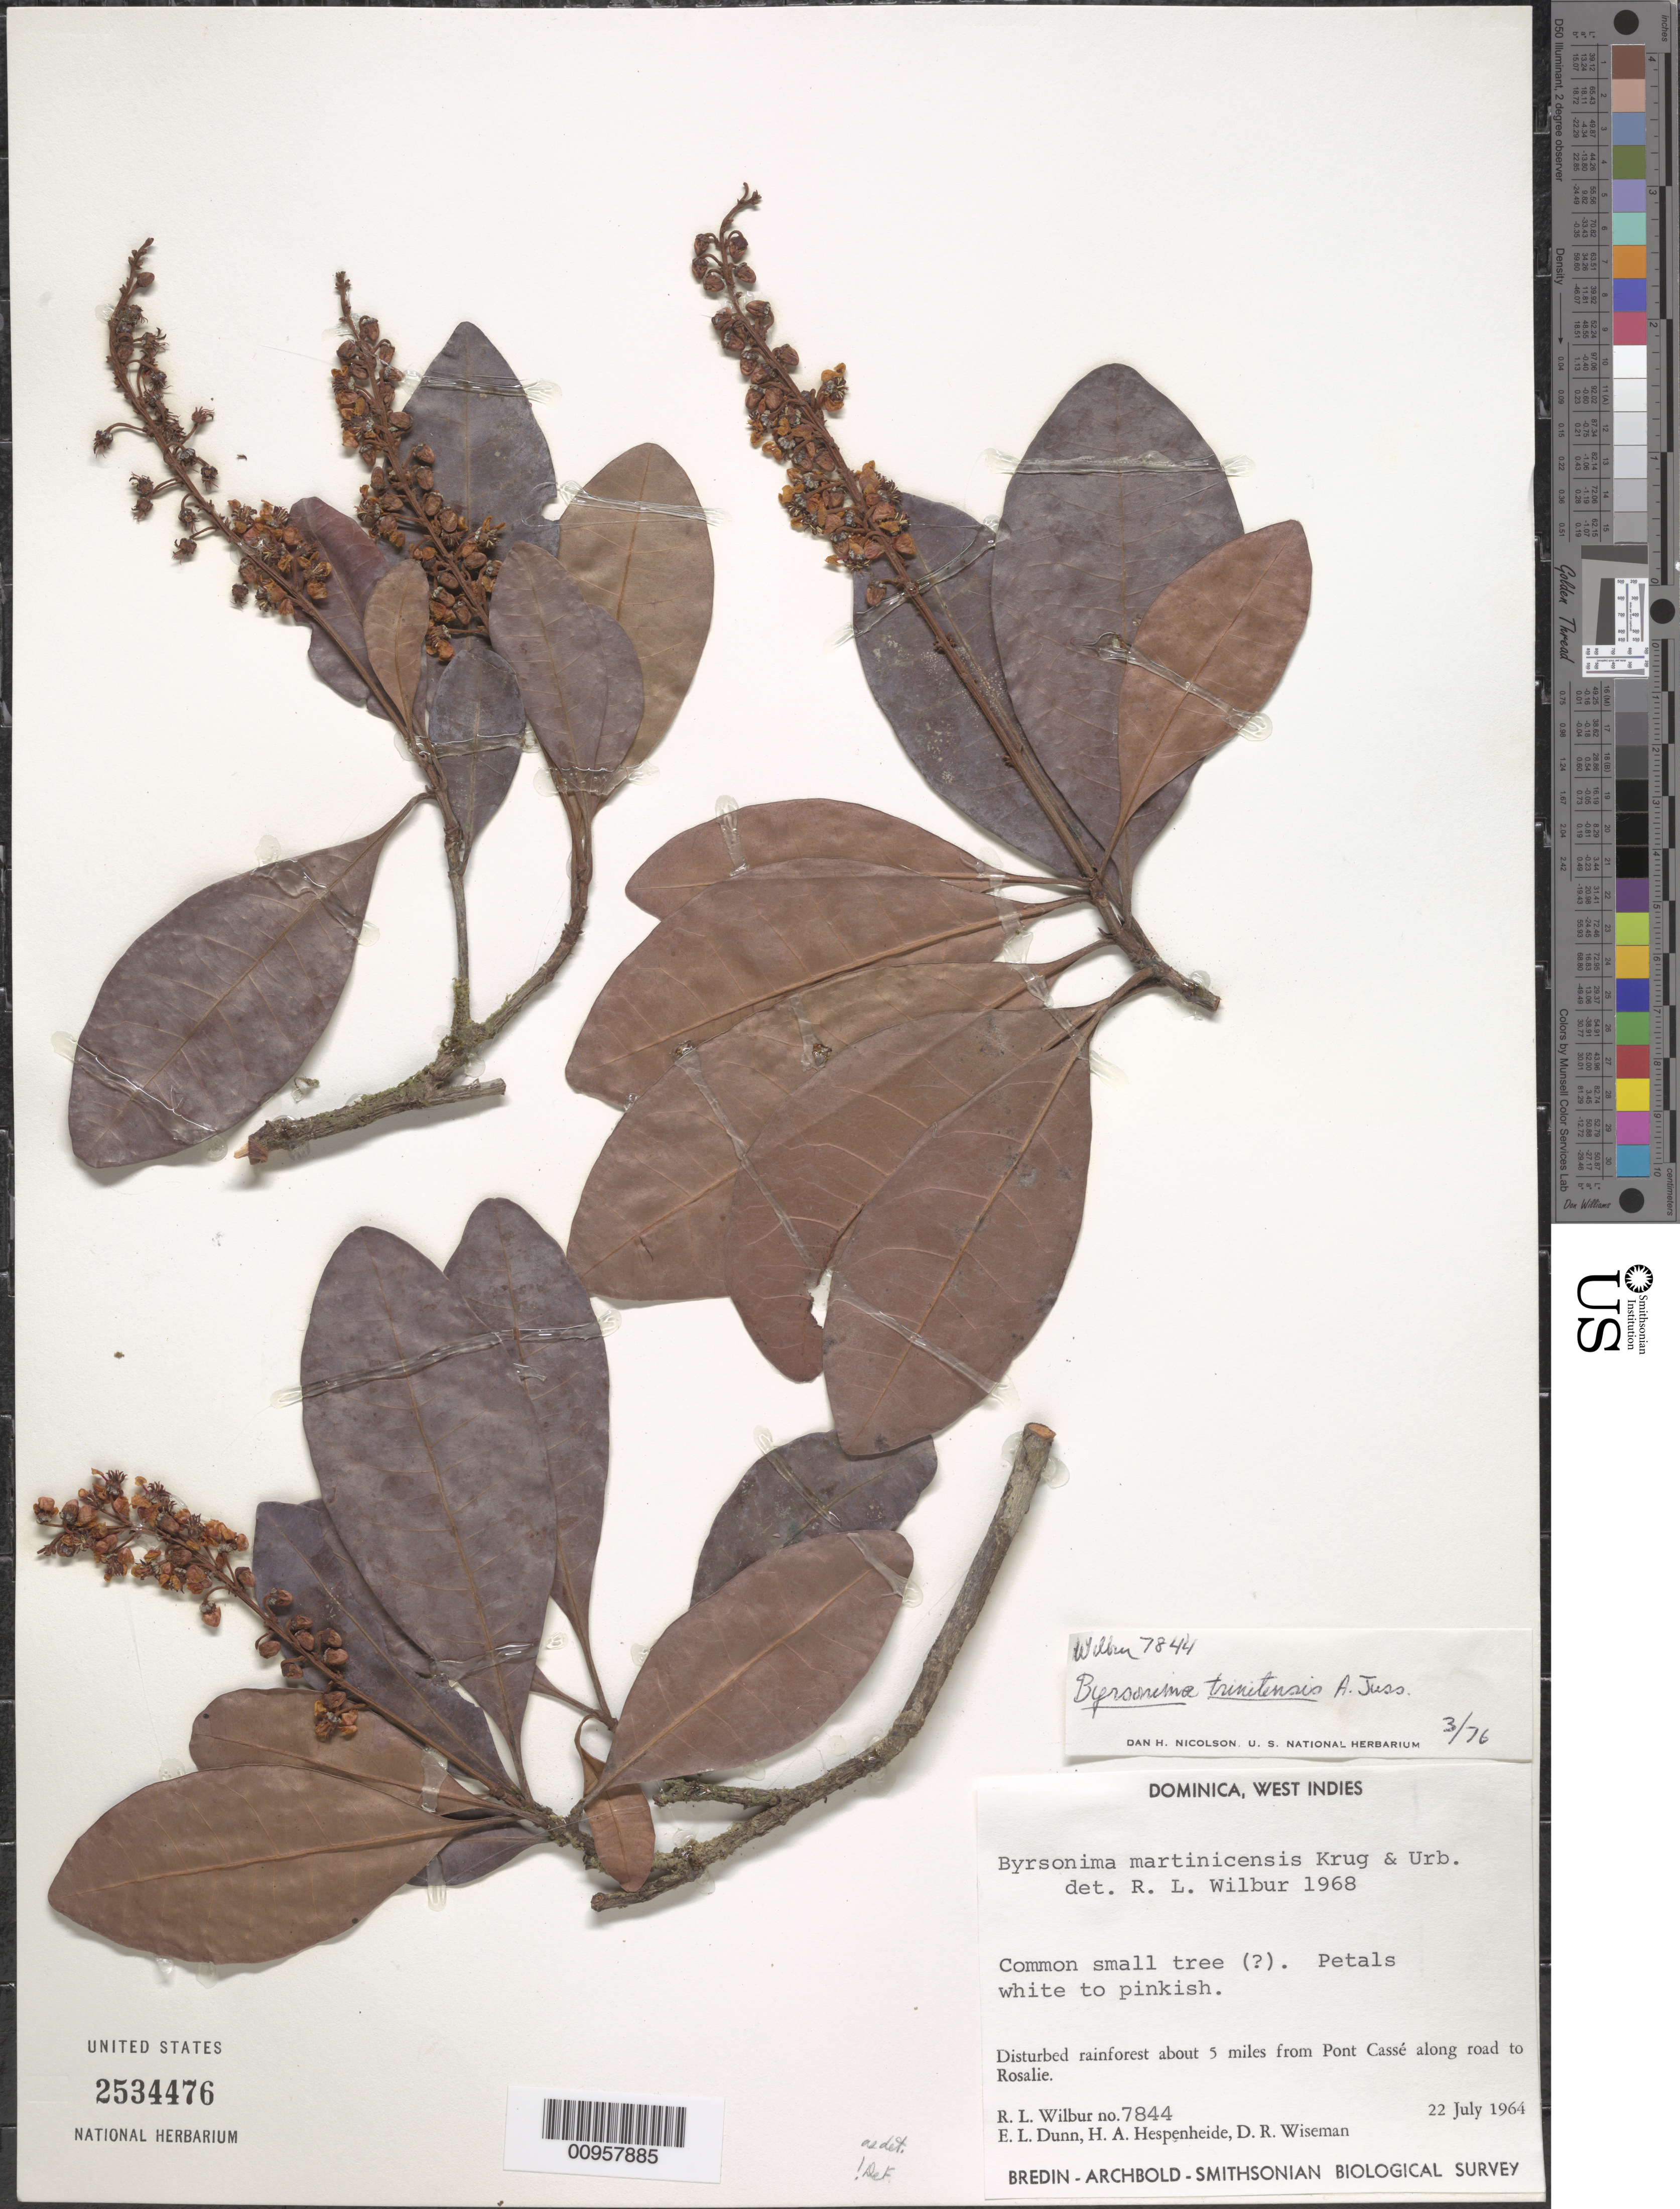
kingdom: Plantae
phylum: Tracheophyta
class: Magnoliopsida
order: Malpighiales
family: Malpighiaceae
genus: Byrsonima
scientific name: Byrsonima trinitensis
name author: A. Juss.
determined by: Nicolson, Dan H.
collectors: R. L. Wilbur, E. Dunn, H. A. Hespenheide & D. R. Wiseman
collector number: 7844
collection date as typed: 22 Jul 1964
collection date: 1964-07-22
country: Dominica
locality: About 5 miles from Pont Cassé along road to Rosalie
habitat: Disturbed rainforest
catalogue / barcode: US 2534476